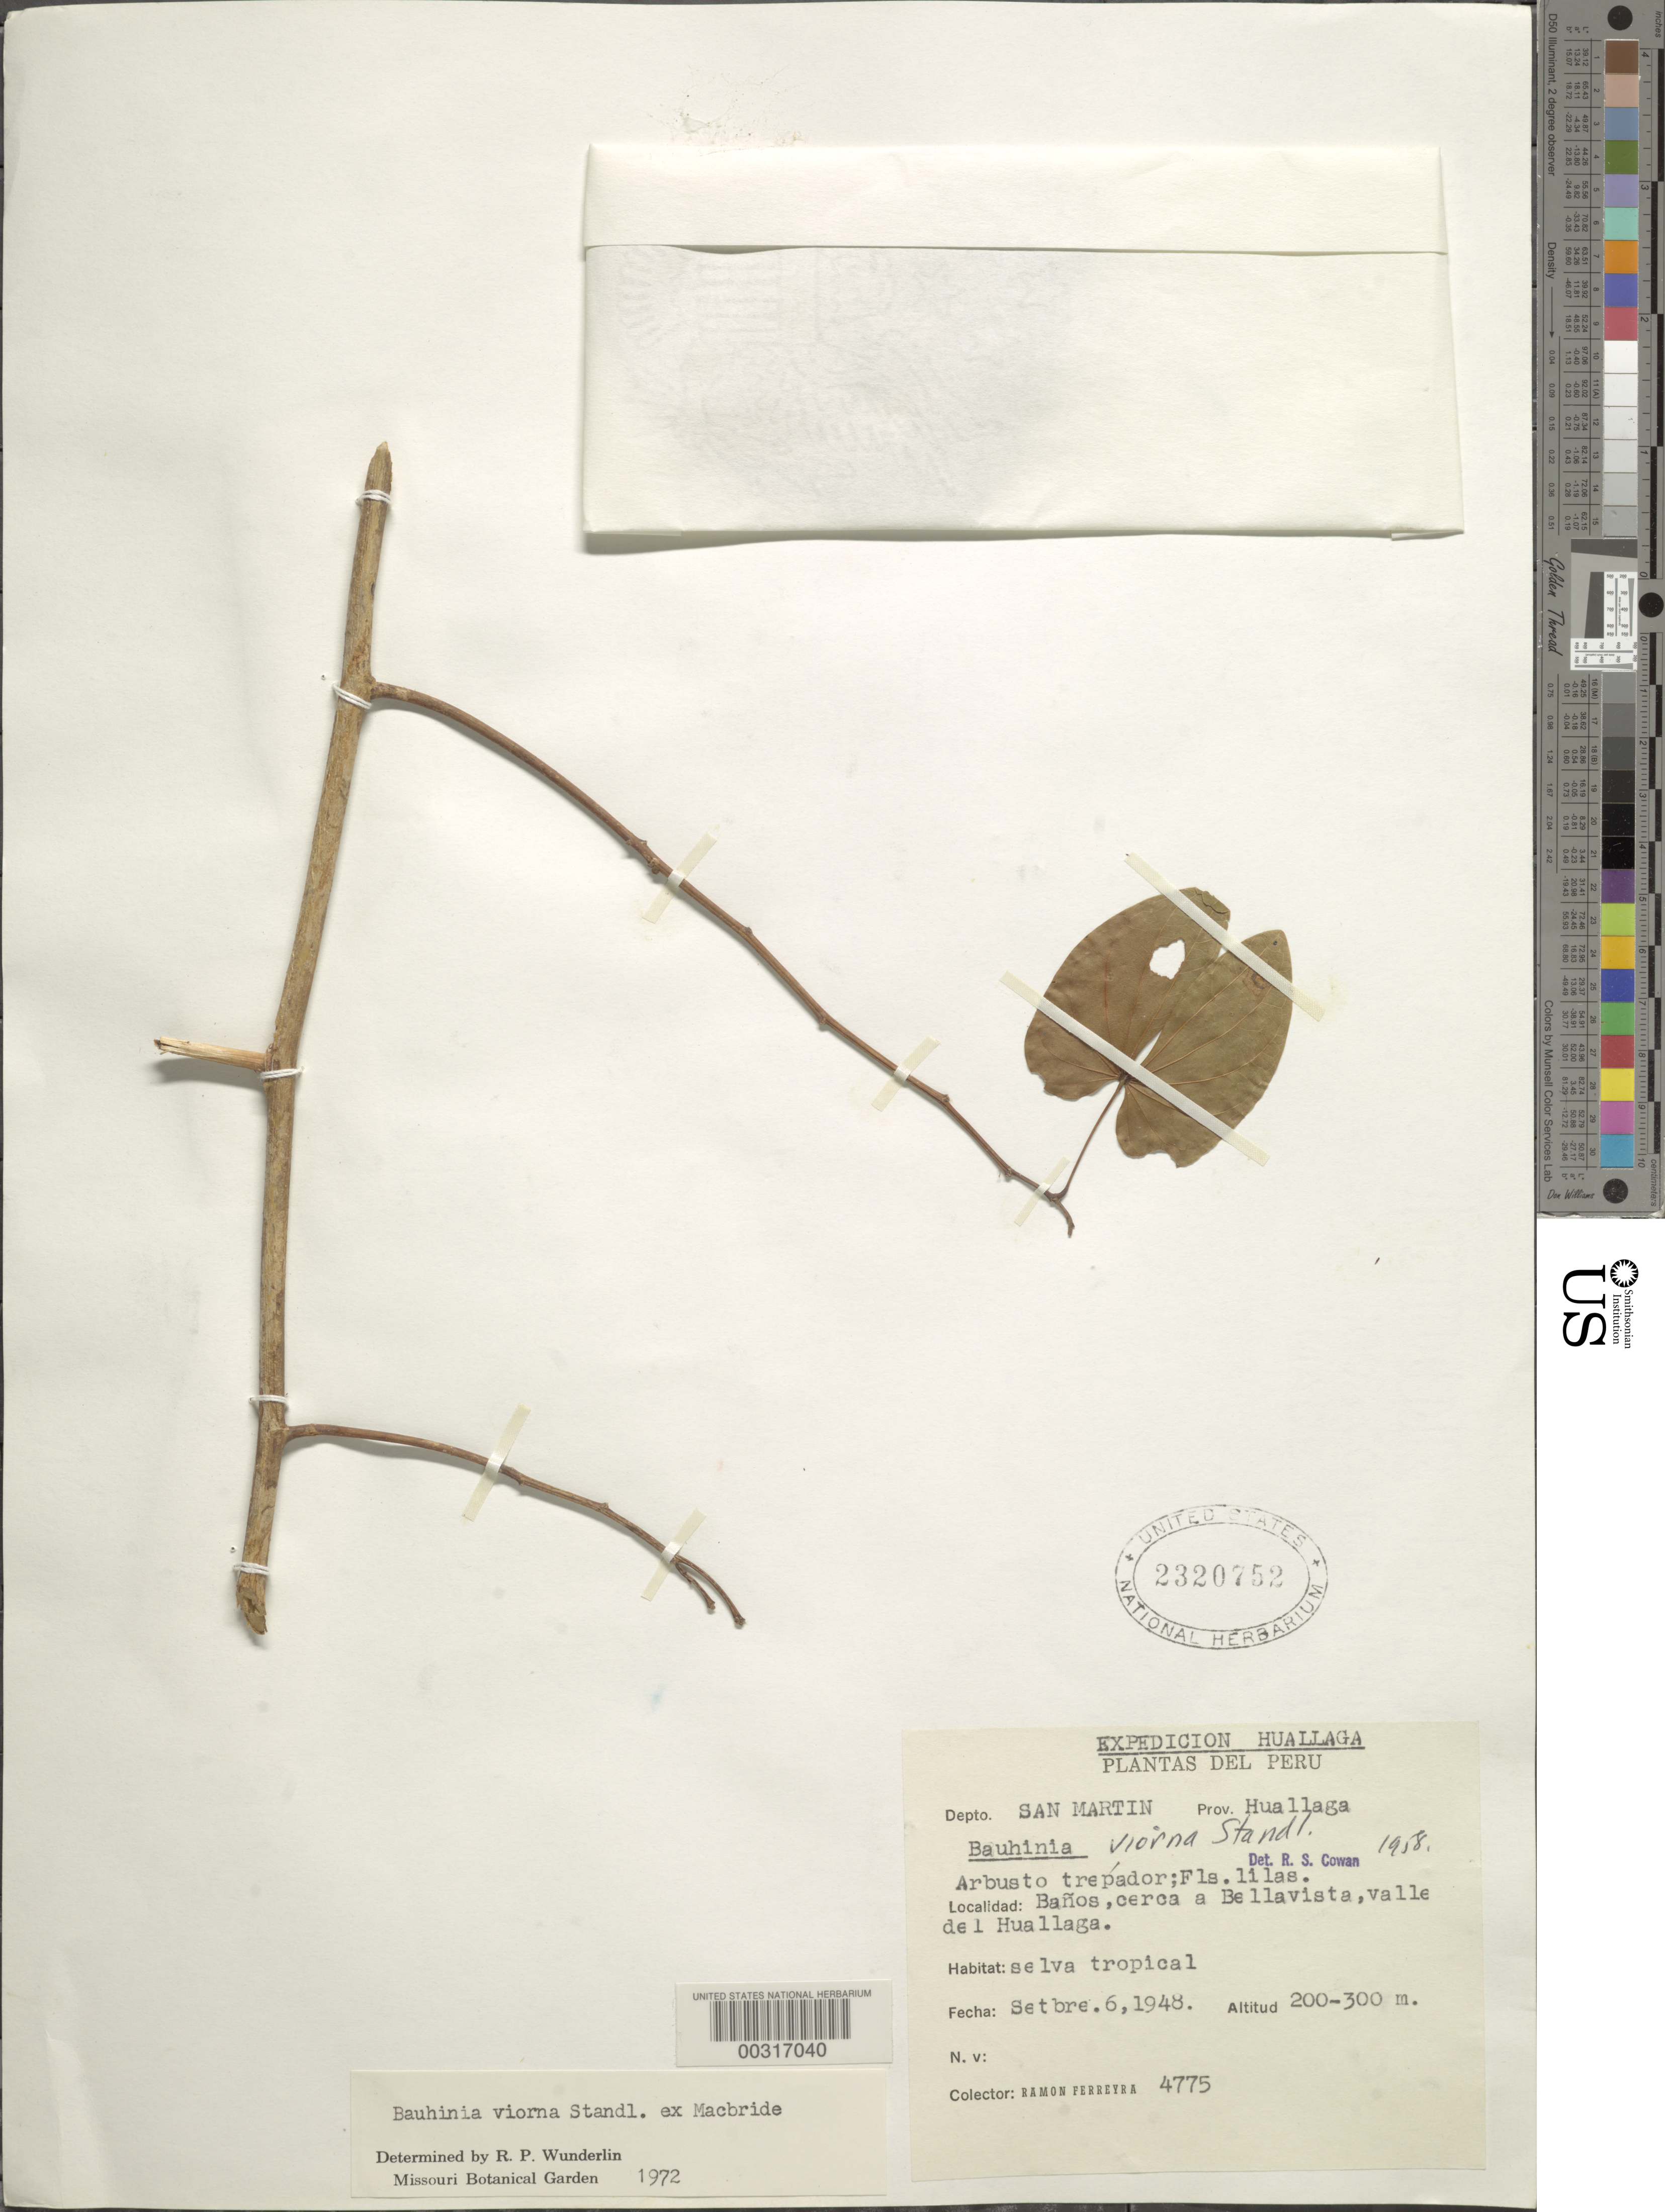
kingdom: Plantae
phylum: Tracheophyta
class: Magnoliopsida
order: Fabales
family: Fabaceae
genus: Bauhinia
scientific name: Bauhinia viorna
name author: Standl. ex J.F. Macbr.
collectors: R. A. Ferreyra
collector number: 4775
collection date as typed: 06 Sep 1948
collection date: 1948-09-06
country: Peru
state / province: San Martín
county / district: Huallaga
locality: Banos, near bellavista, valle del huallaga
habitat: Tropical forest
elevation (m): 200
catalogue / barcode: US 2320752